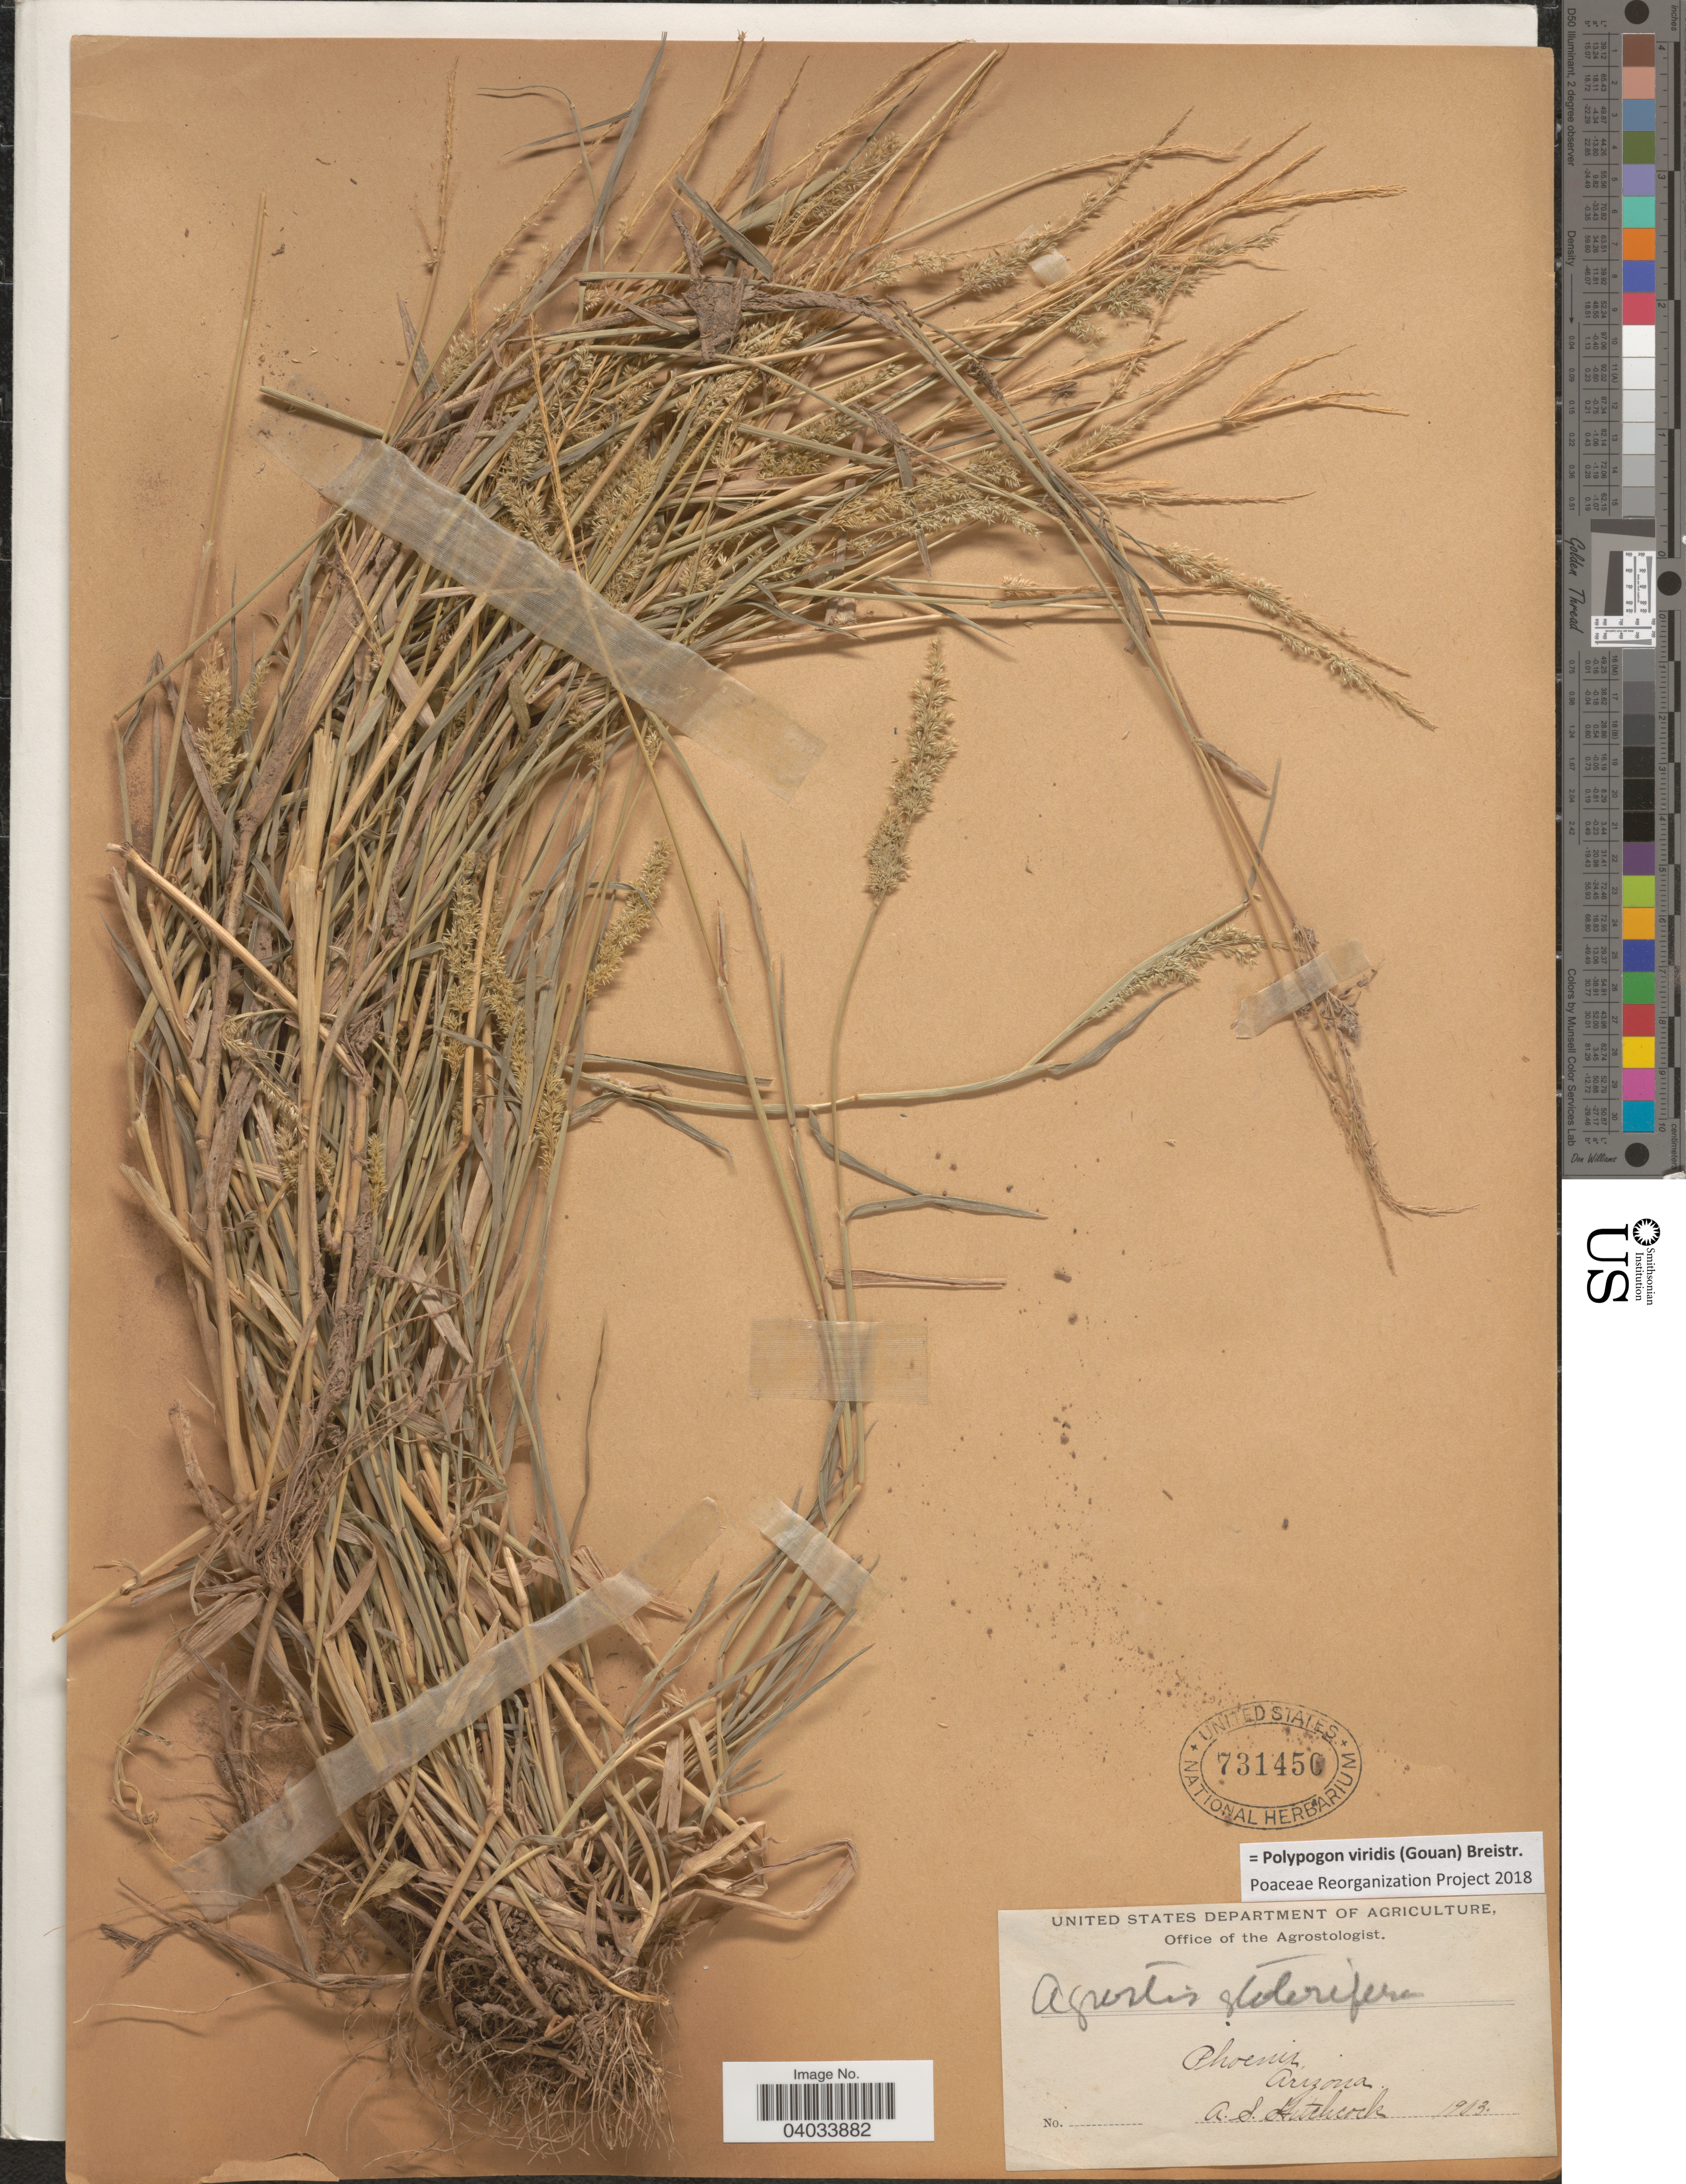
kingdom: Plantae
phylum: Tracheophyta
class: Liliopsida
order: Poales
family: Poaceae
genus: Polypogon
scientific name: Polypogon viridis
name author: (Gouan) Breistroffer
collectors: A. S. Hitchcock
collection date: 1903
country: United States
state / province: Arizona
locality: Phoenix.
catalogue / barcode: US 731450